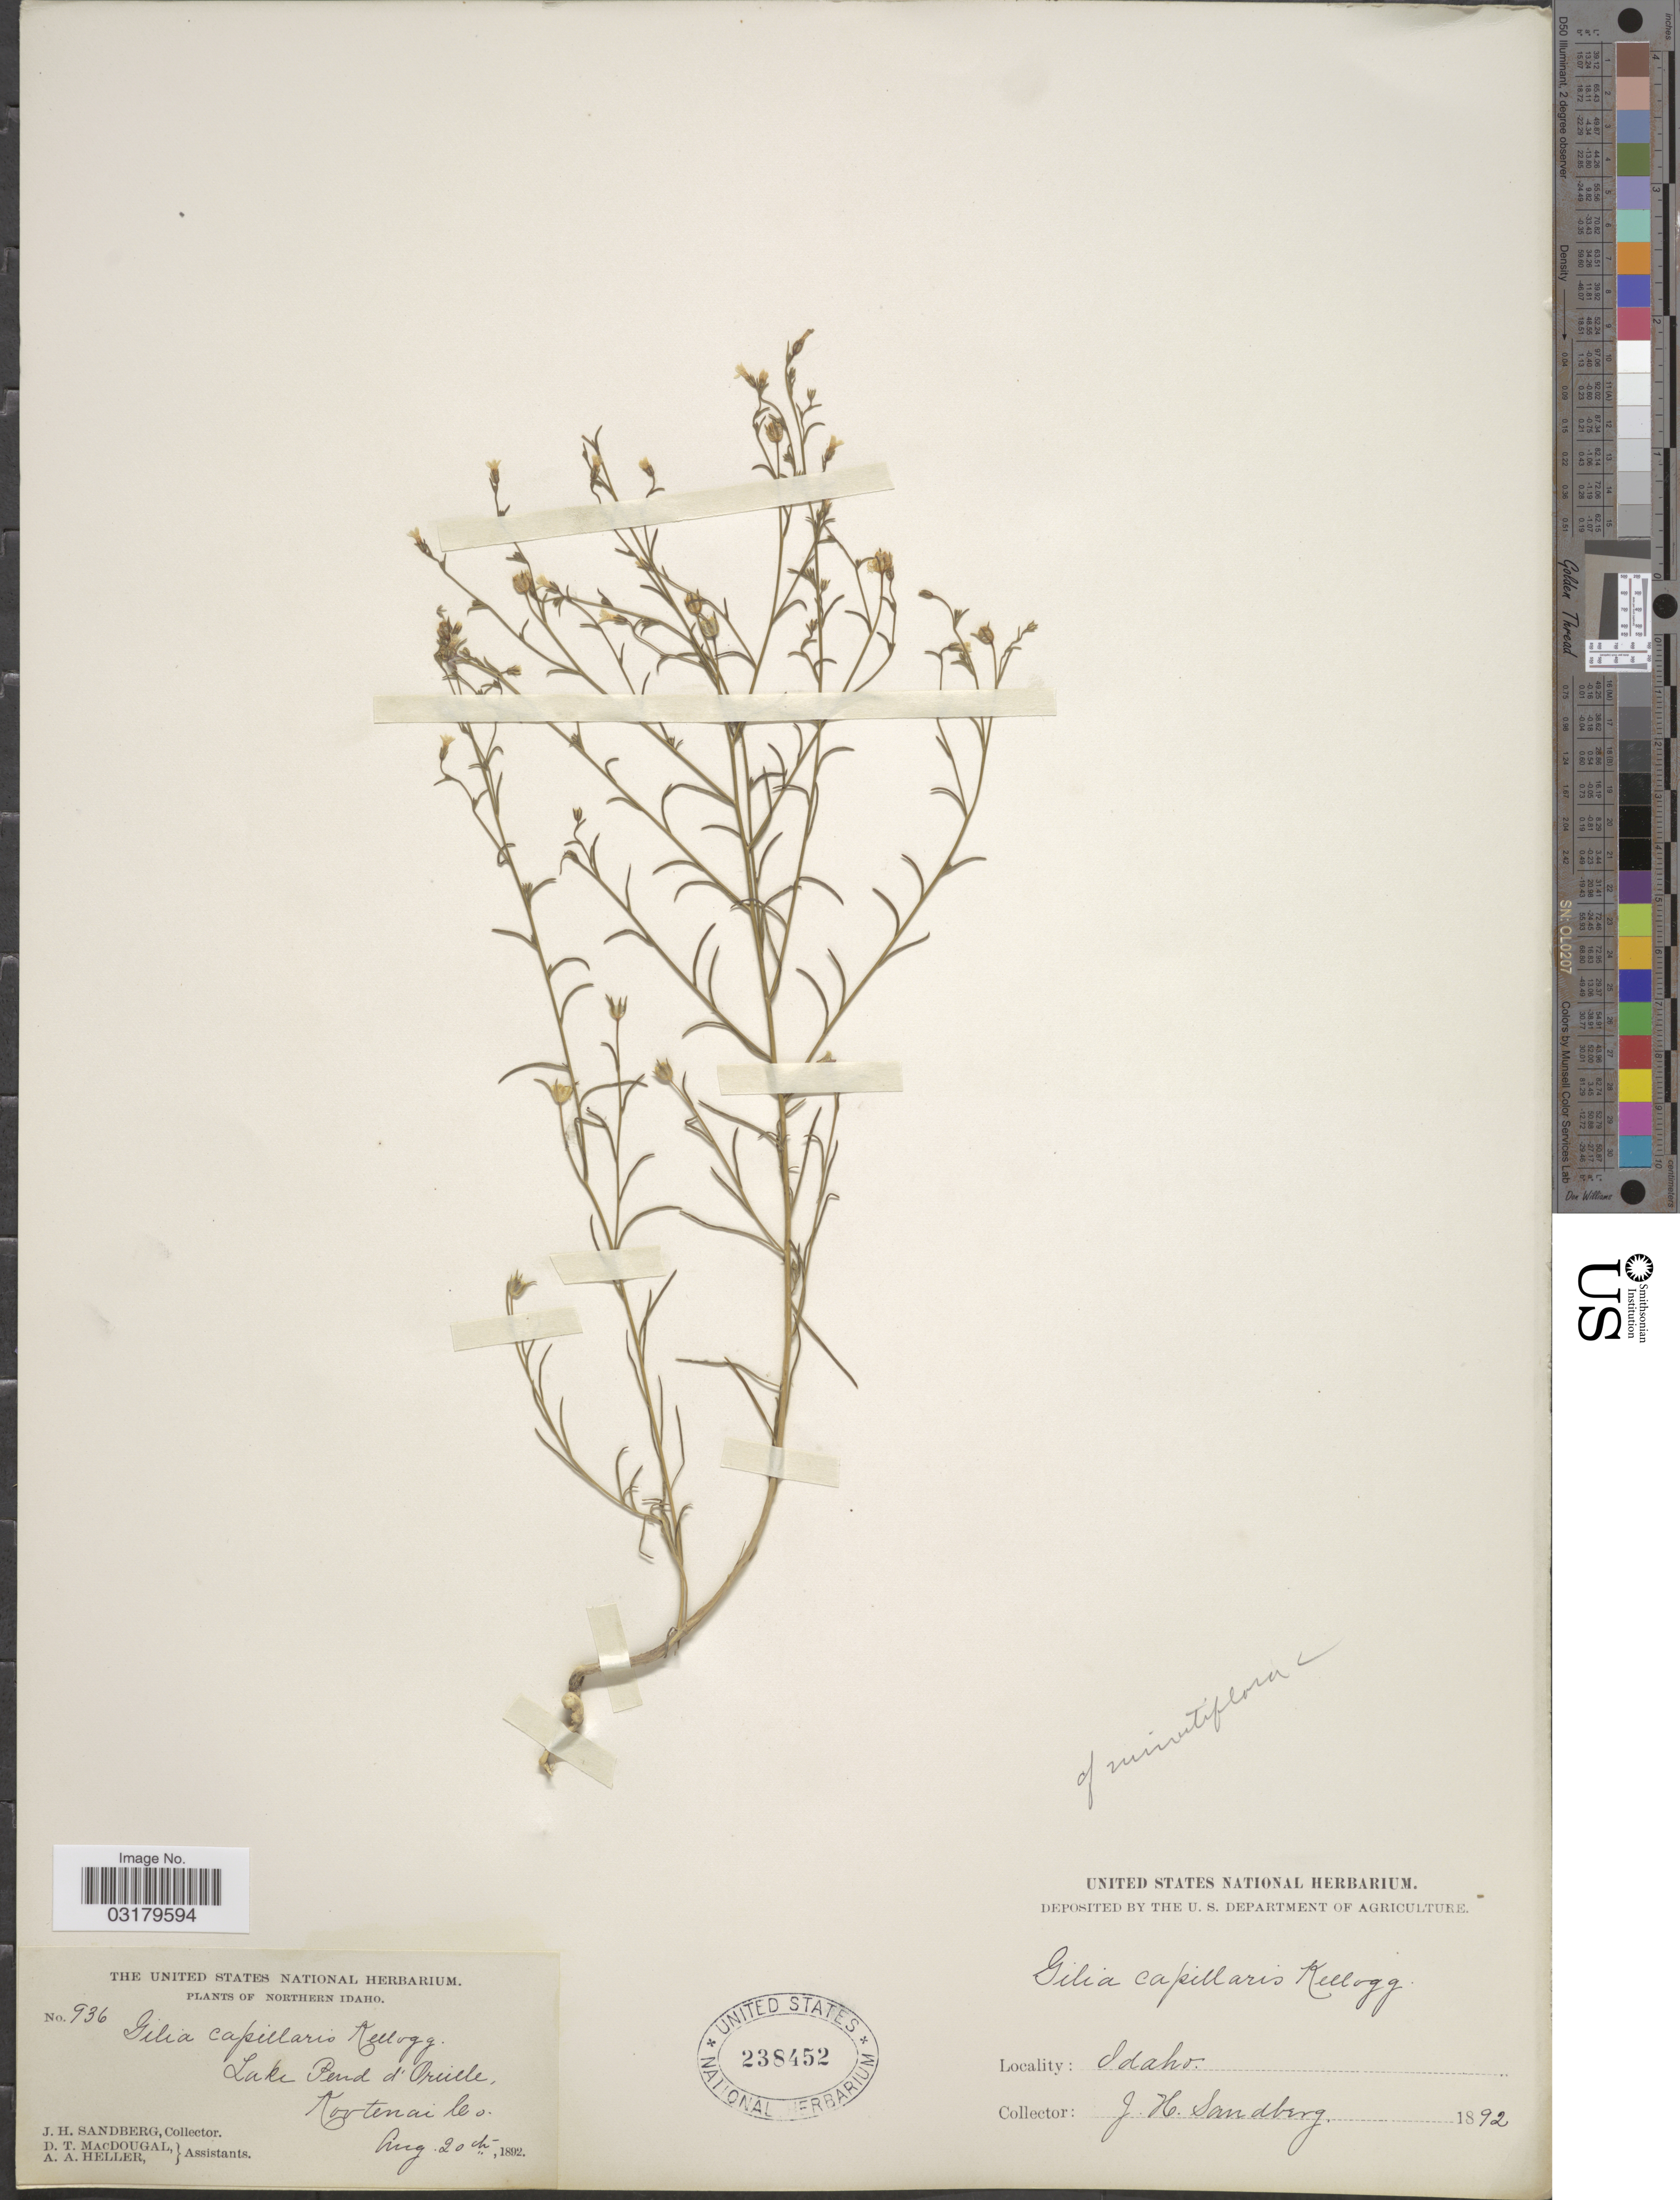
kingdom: Plantae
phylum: Tracheophyta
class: Magnoliopsida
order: Ericales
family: Polemoniaceae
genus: Microgilia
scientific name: Microgilia minutiflora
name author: (J.M. Porter & L.A. Johnson) Benth.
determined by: Strong, Mark T., (BOT), Smithsonian Institution - National Museum of Natural History (UNITED STATES)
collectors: J. H. Sandberg, D. T. MacDougal & A. A. Heller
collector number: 936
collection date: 1892-08-20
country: United States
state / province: Idaho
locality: Northern Idaho. Lake Pend d'Oreille, Kootenai Co.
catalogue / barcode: US 238452